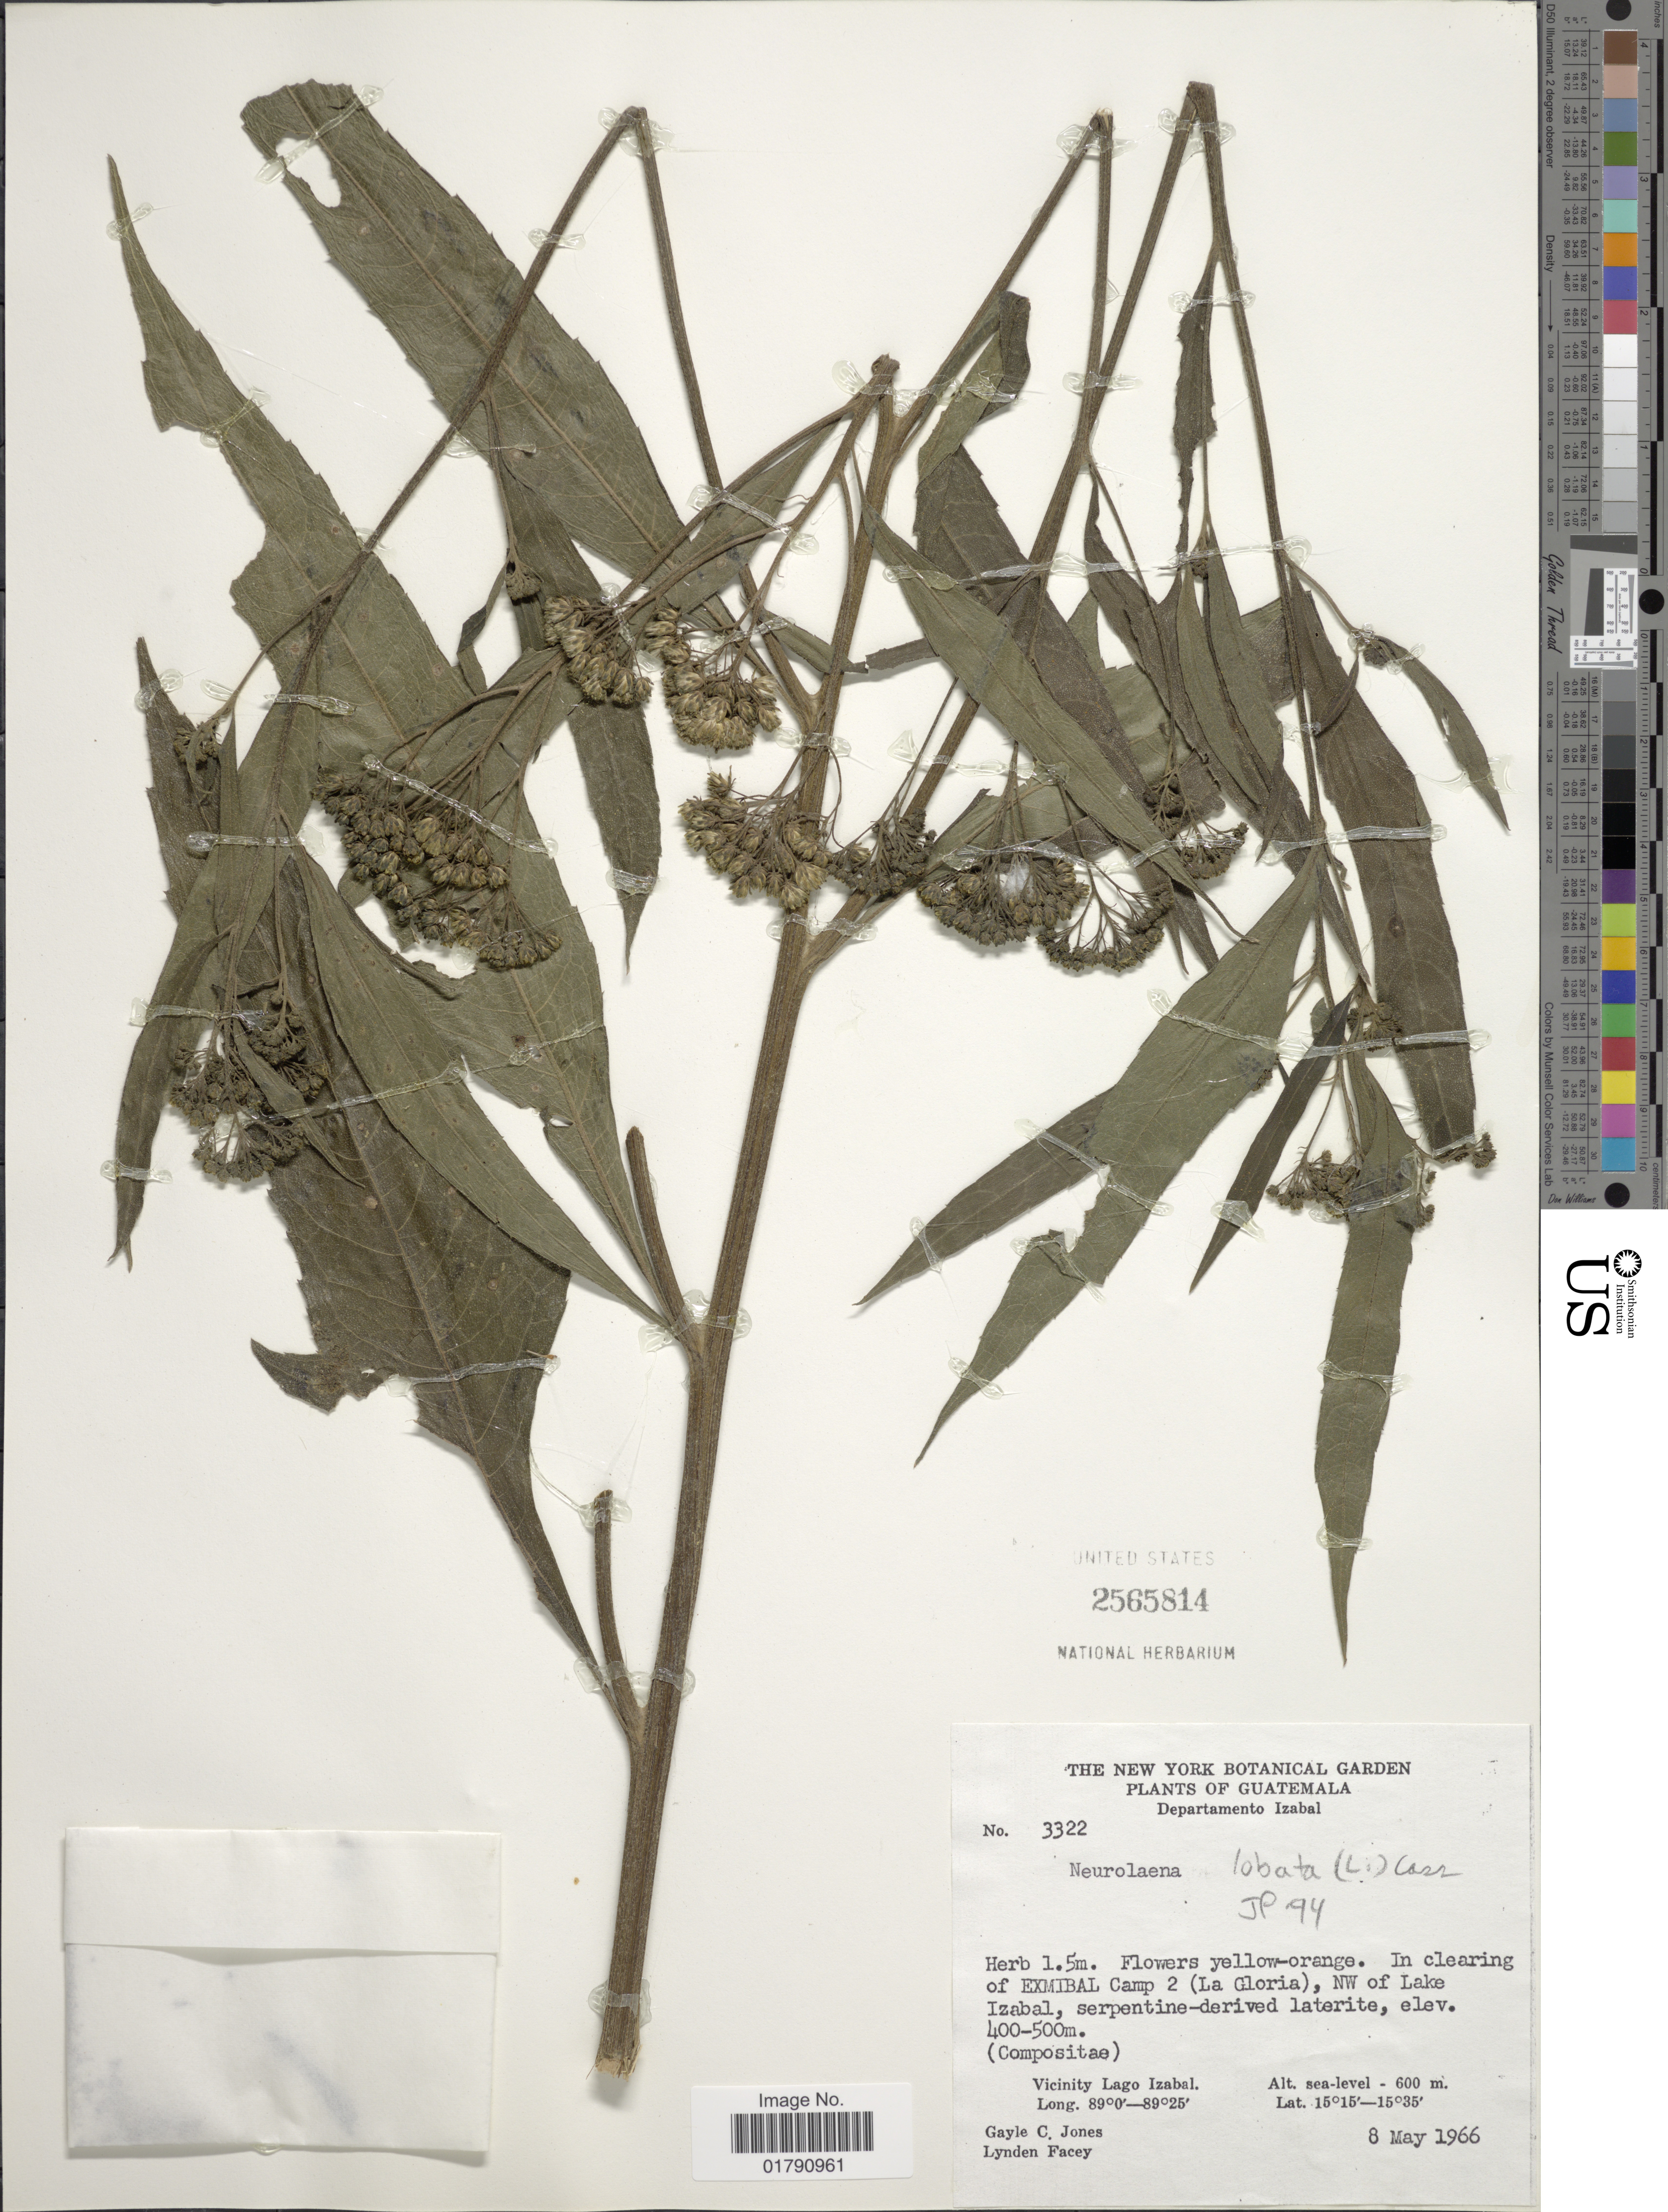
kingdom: Plantae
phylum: Tracheophyta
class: Magnoliopsida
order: Asterales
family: Asteraceae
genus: Neurolaena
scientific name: Neurolaena lobata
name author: (L.) R. Br. ex Cass.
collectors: G. C. Jones & L. Facey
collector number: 3322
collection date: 1966-05-08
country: Guatemala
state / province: Izabal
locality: Exmibal Camp 2 (La Gloria), NW of Lake Izabal, Vicinity Lago Izabal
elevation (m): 600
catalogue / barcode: US 2565814